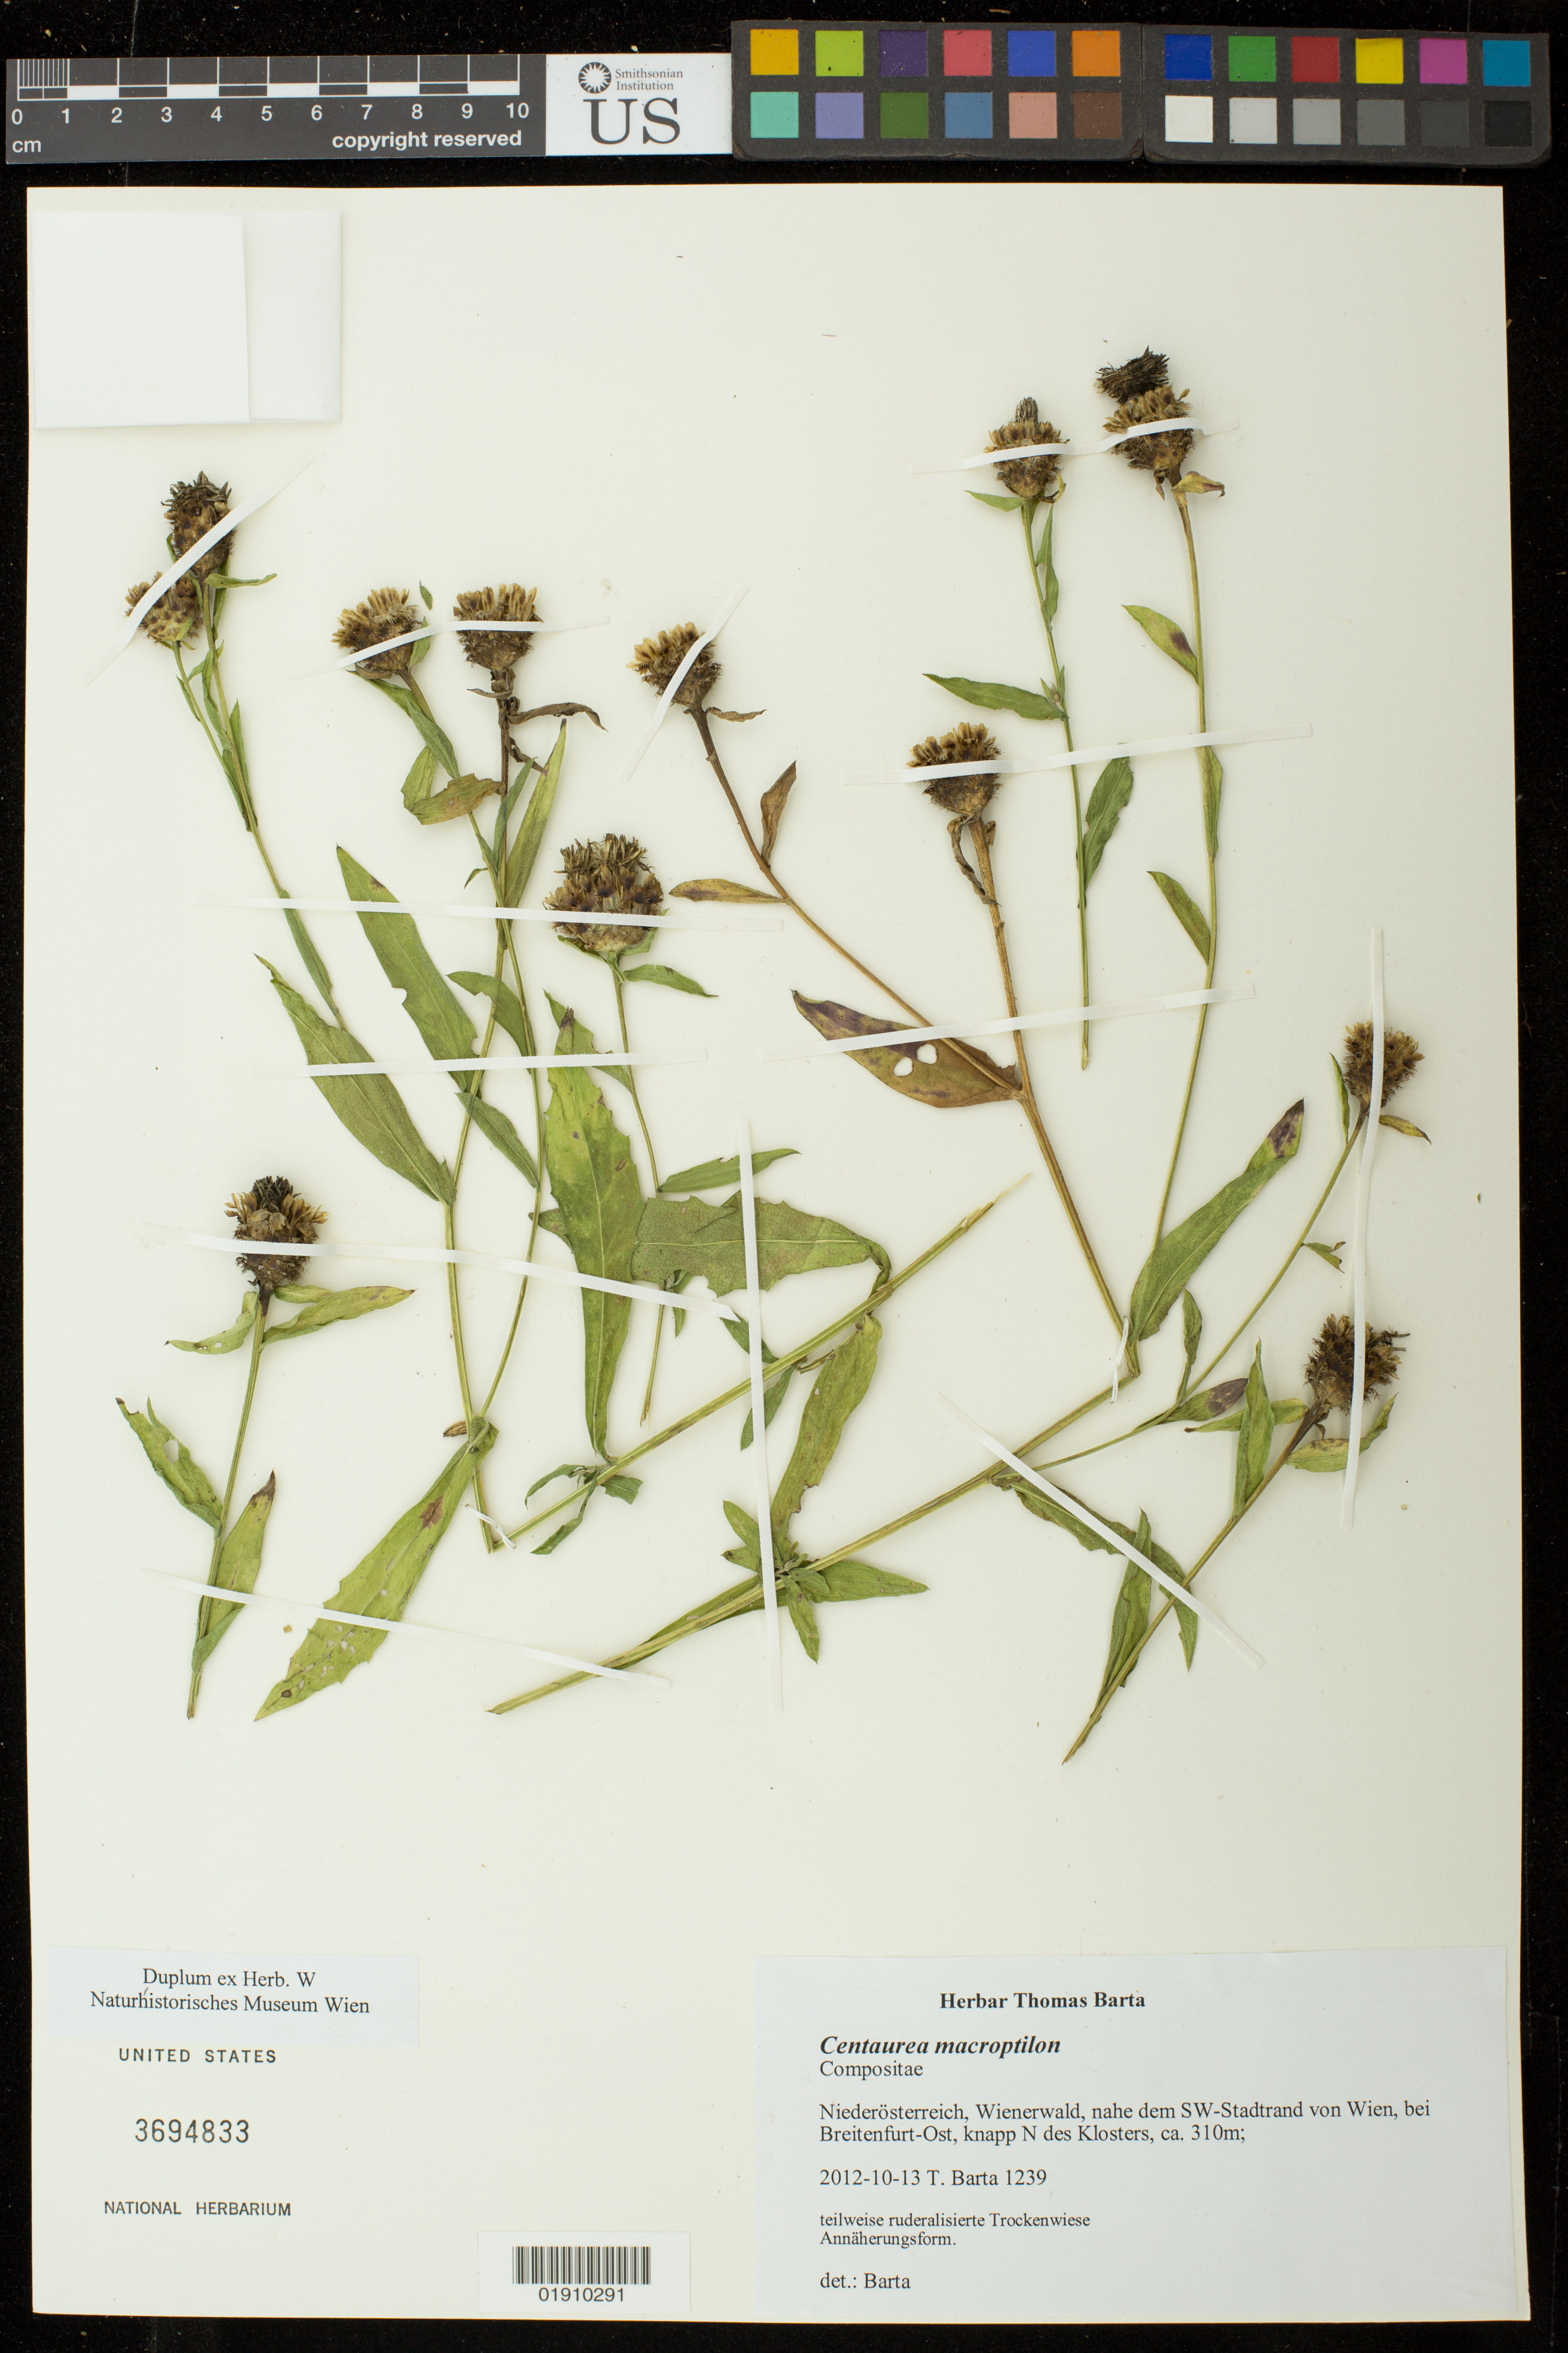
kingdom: Plantae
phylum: Tracheophyta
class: Magnoliopsida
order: Asterales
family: Asteraceae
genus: Centaurea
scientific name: Centaurea macroptilon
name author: Borbás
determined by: Barta, Thomas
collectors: T. Barta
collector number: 1239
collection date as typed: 2012-10-13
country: Austria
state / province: Niederosterreich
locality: Niederosterreich, Wienerwald, nahe dem SW-Stadtrand von Wien, bei Breitenfurt-Ost, knapp N des Klosers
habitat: teilweise rederalisierte trockenwiese annaherungsform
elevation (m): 310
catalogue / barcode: US 3694833